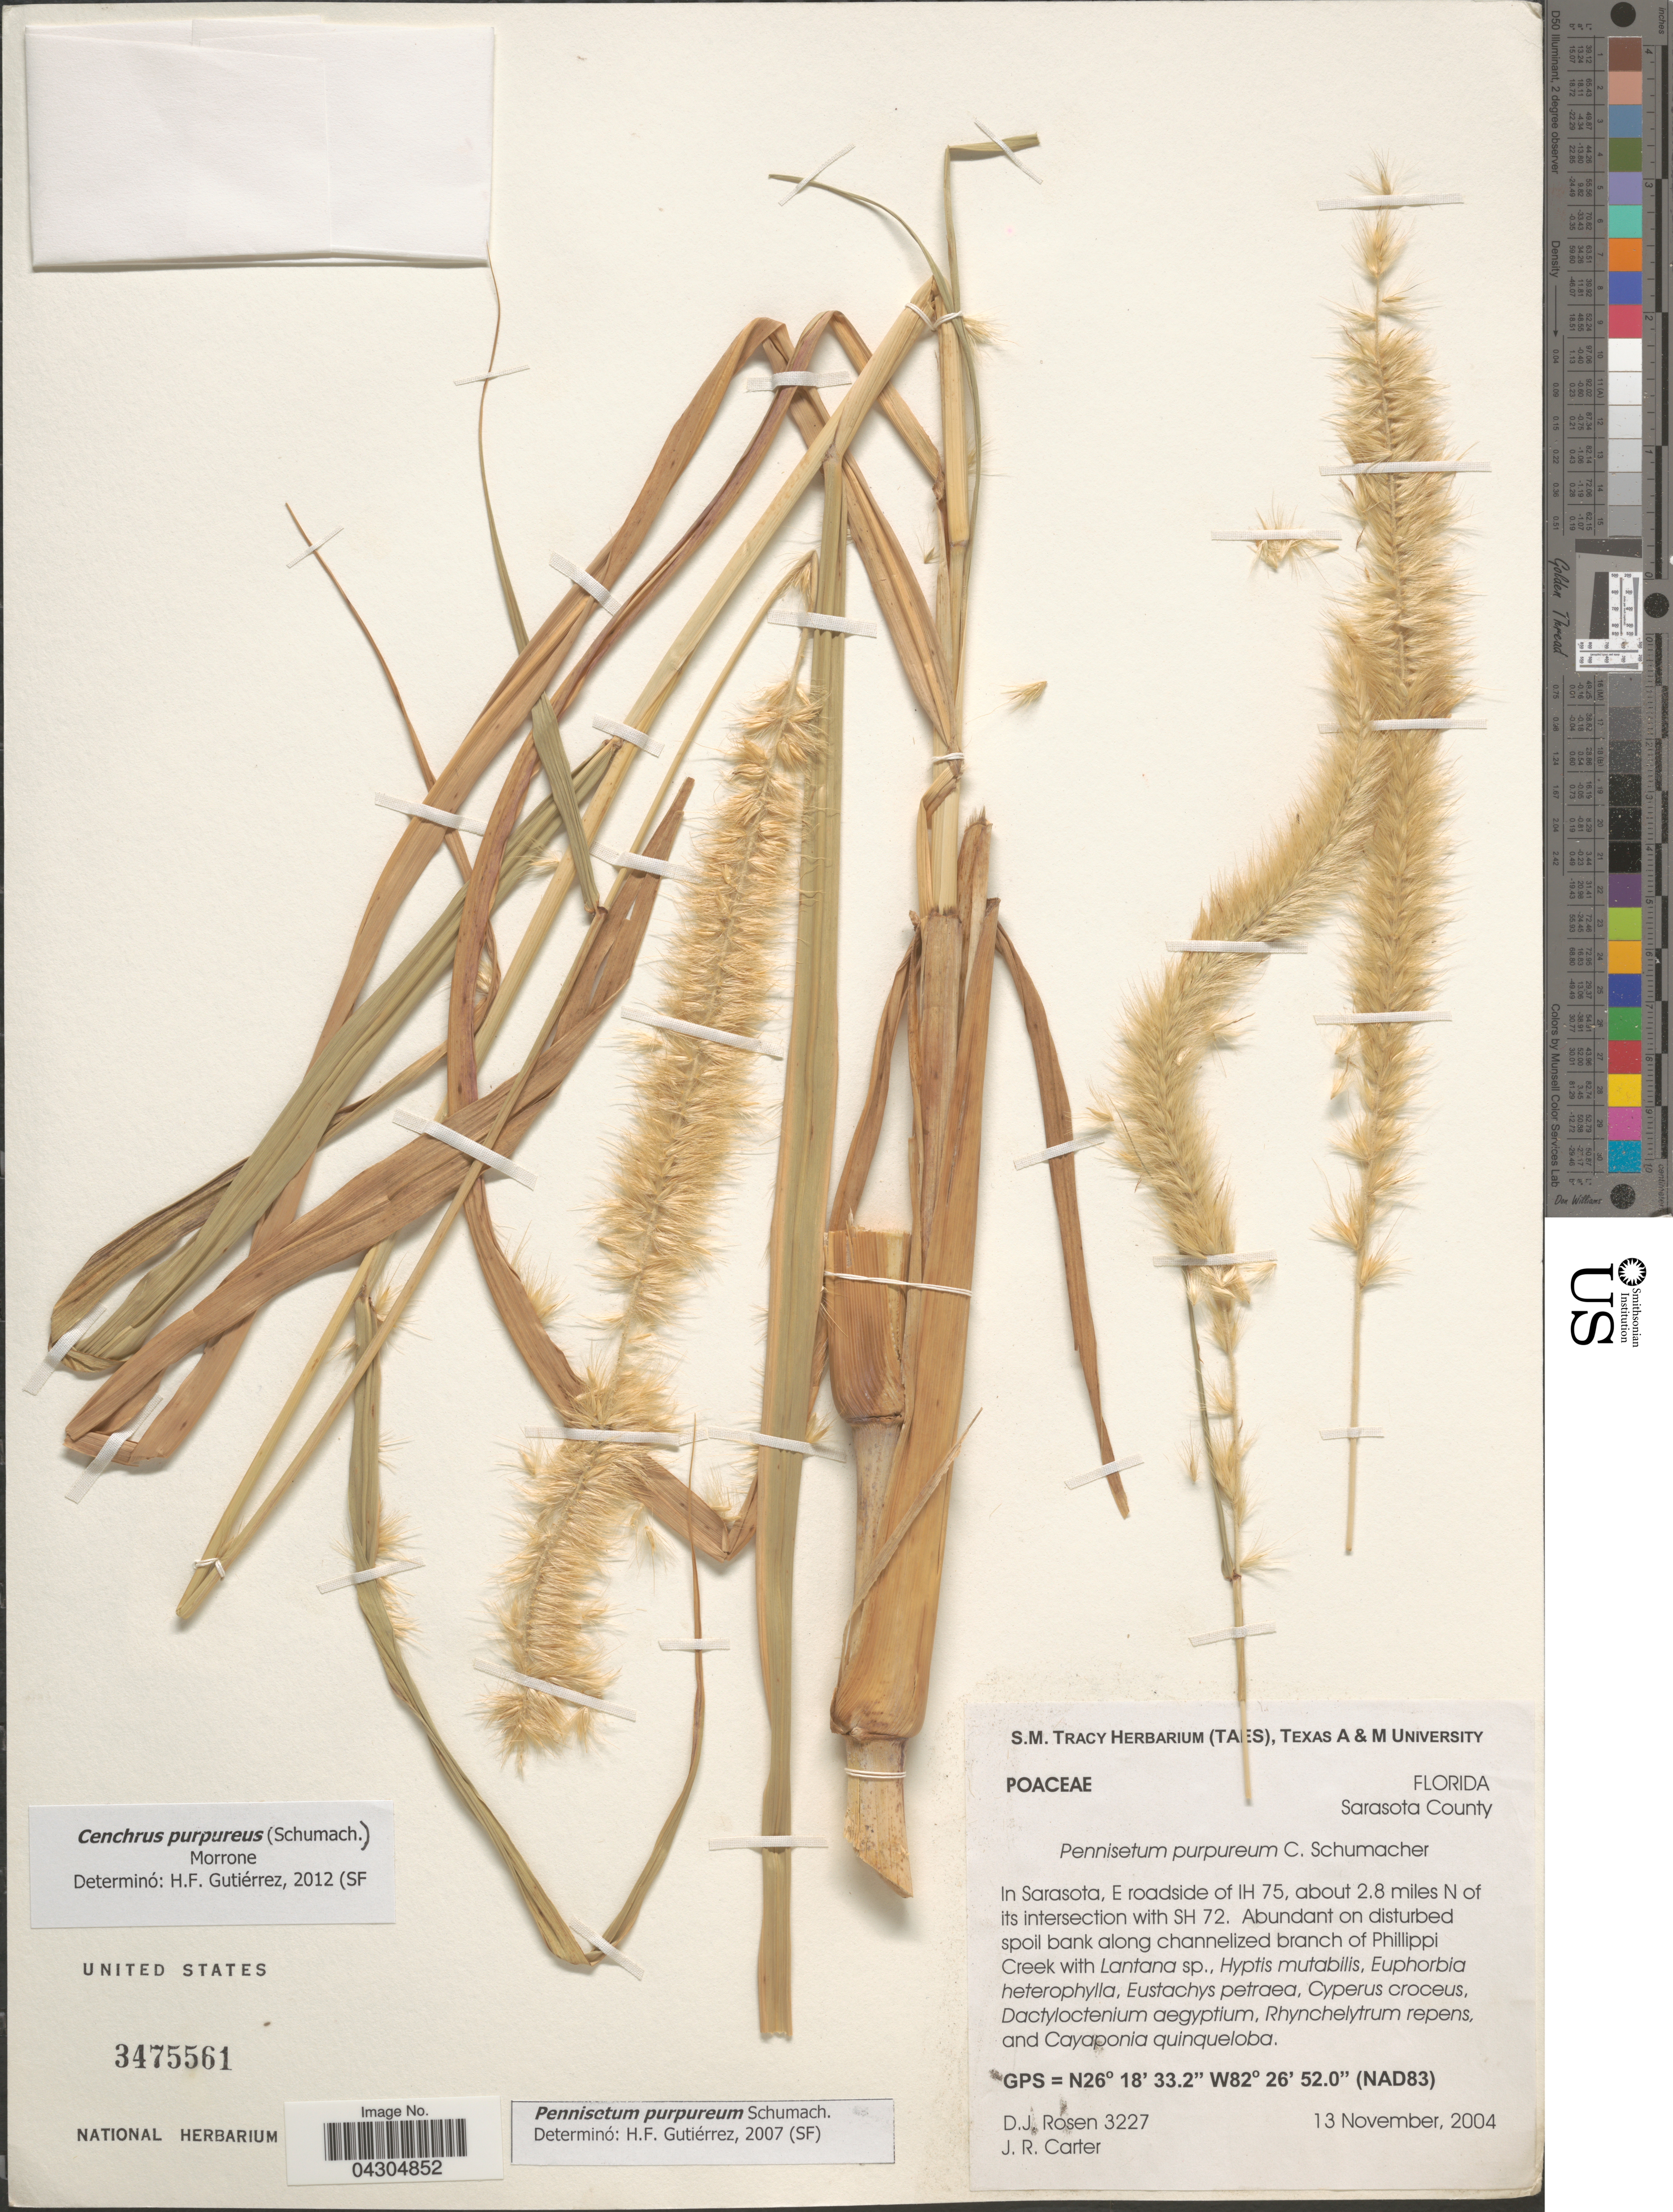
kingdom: Plantae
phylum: Tracheophyta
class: Liliopsida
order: Poales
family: Poaceae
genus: Cenchrus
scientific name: Cenchrus purpureus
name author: (Schumach.) Morrone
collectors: D. J. Rosen & R. Carter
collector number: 3227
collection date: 2004-11-13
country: United States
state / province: Florida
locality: Sarasota County. In Sarasota, E roadside of IH 75, about 2.8 miles N of its intersection with SH 72. (NAD83).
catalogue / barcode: US 3475561